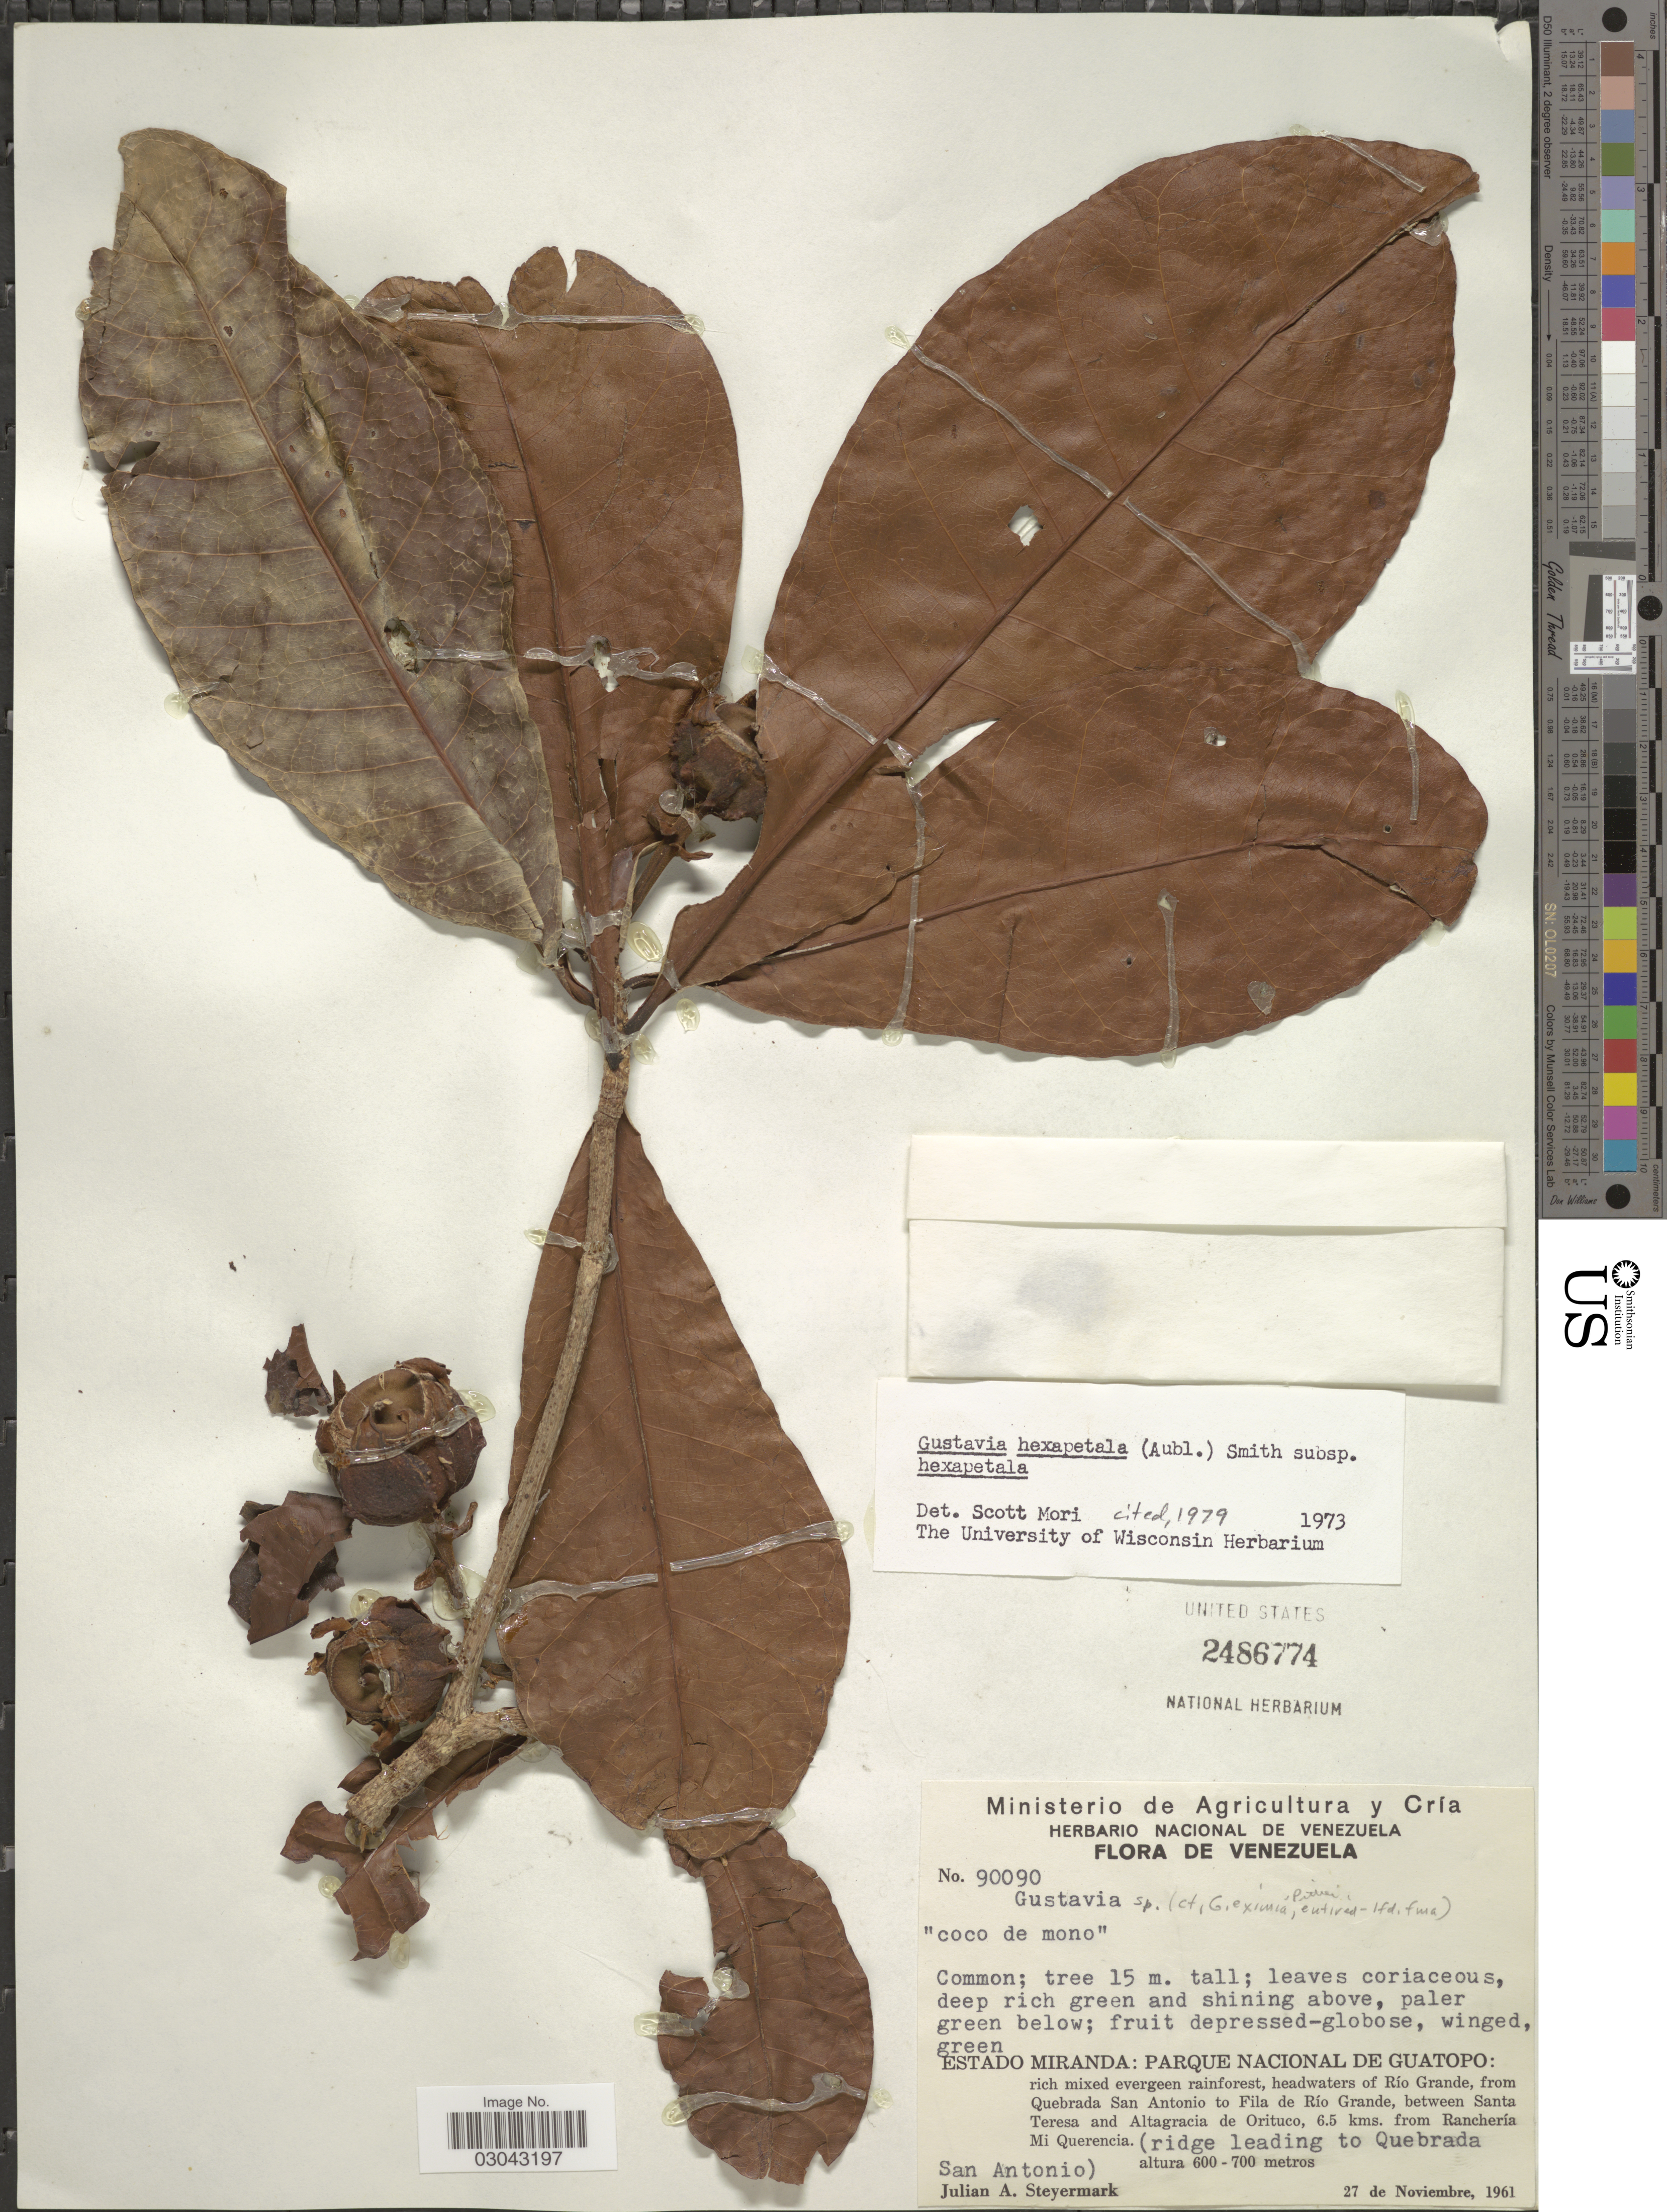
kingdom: Plantae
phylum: Tracheophyta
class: Magnoliopsida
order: Ericales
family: Lecythidaceae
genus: Gustavia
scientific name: Gustavia hexapetala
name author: (Aubl.) Sm.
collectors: J. Steyermark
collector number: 90090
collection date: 1961-11-27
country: Venezuela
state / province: Miranda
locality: Parque Nacional de Guatopo: headwaters of Río Grande, from Quebrada San Antonio to Fila de Río Grande, between Santa Teresa and Altagracia de Orituco, 6.5 kms. from Ranchería Mi Querencia. (ridge leading to Quebrada San Antonio).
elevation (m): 600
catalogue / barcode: US 2486774